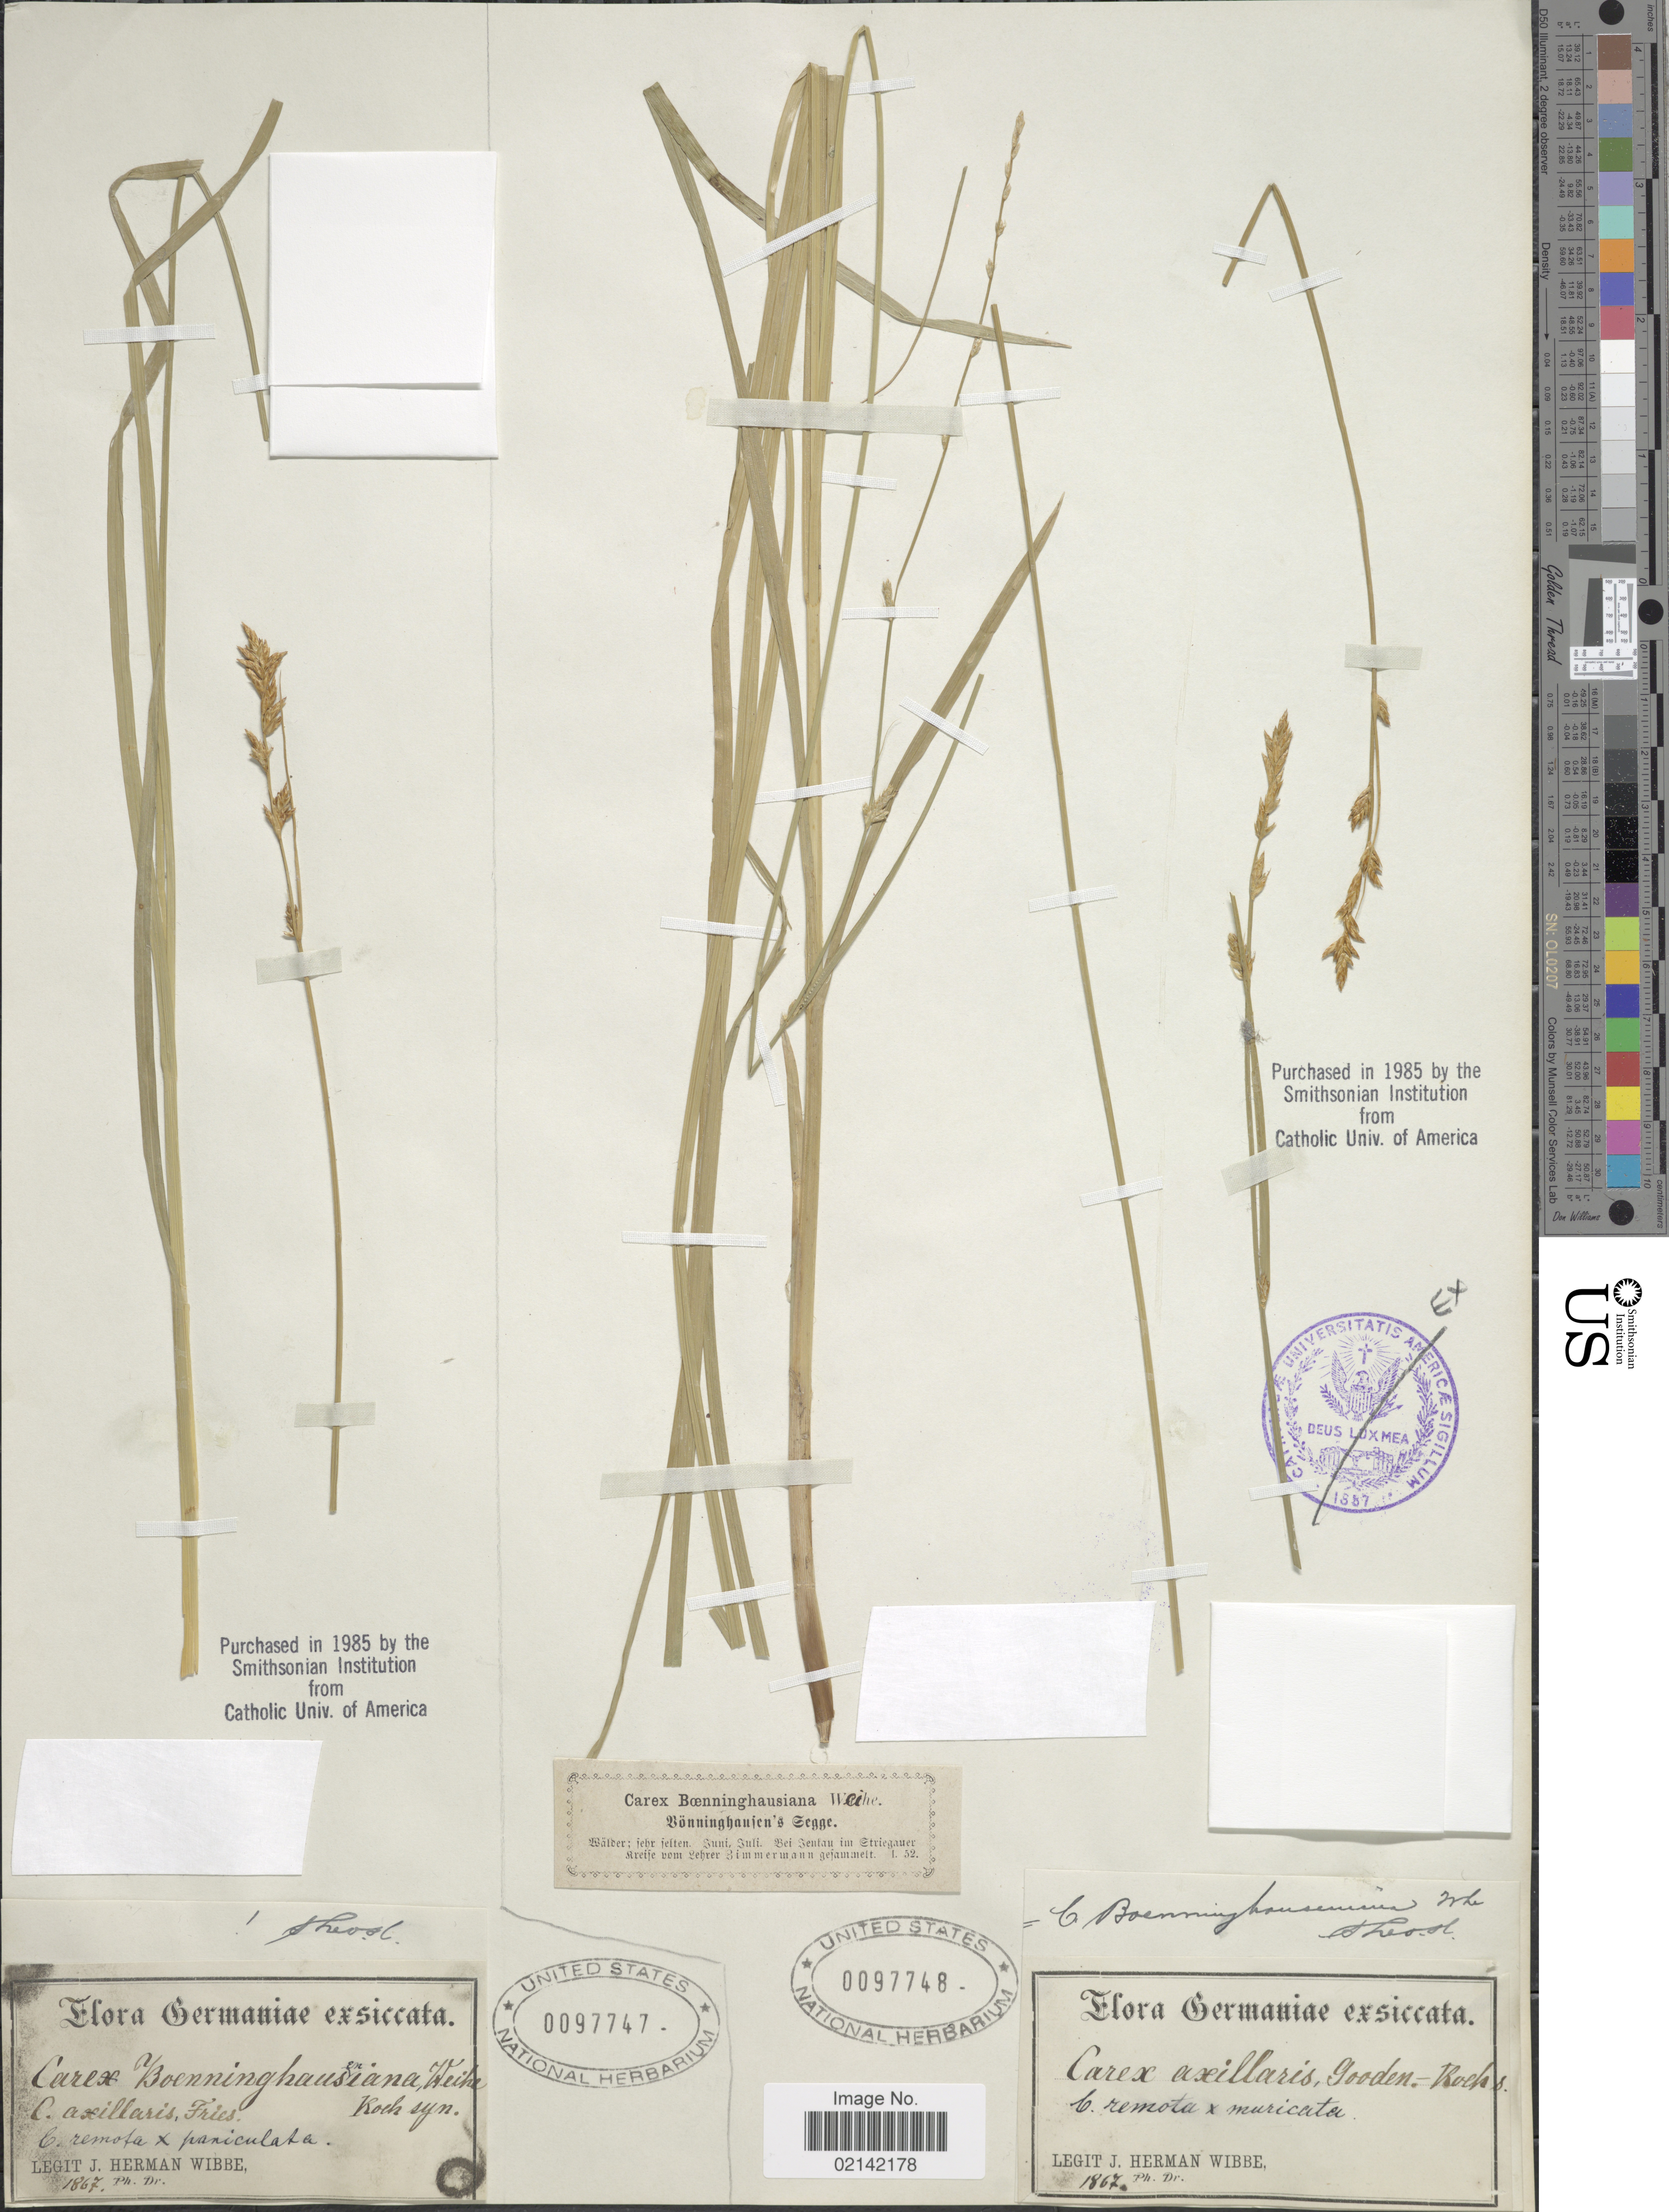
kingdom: Plantae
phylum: Tracheophyta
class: Liliopsida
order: Poales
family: Cyperaceae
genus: Carex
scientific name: Carex x boenninghause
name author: Weihe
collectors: J. Wibbe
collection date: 1867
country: Germany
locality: Germaniae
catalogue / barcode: US 97748-2